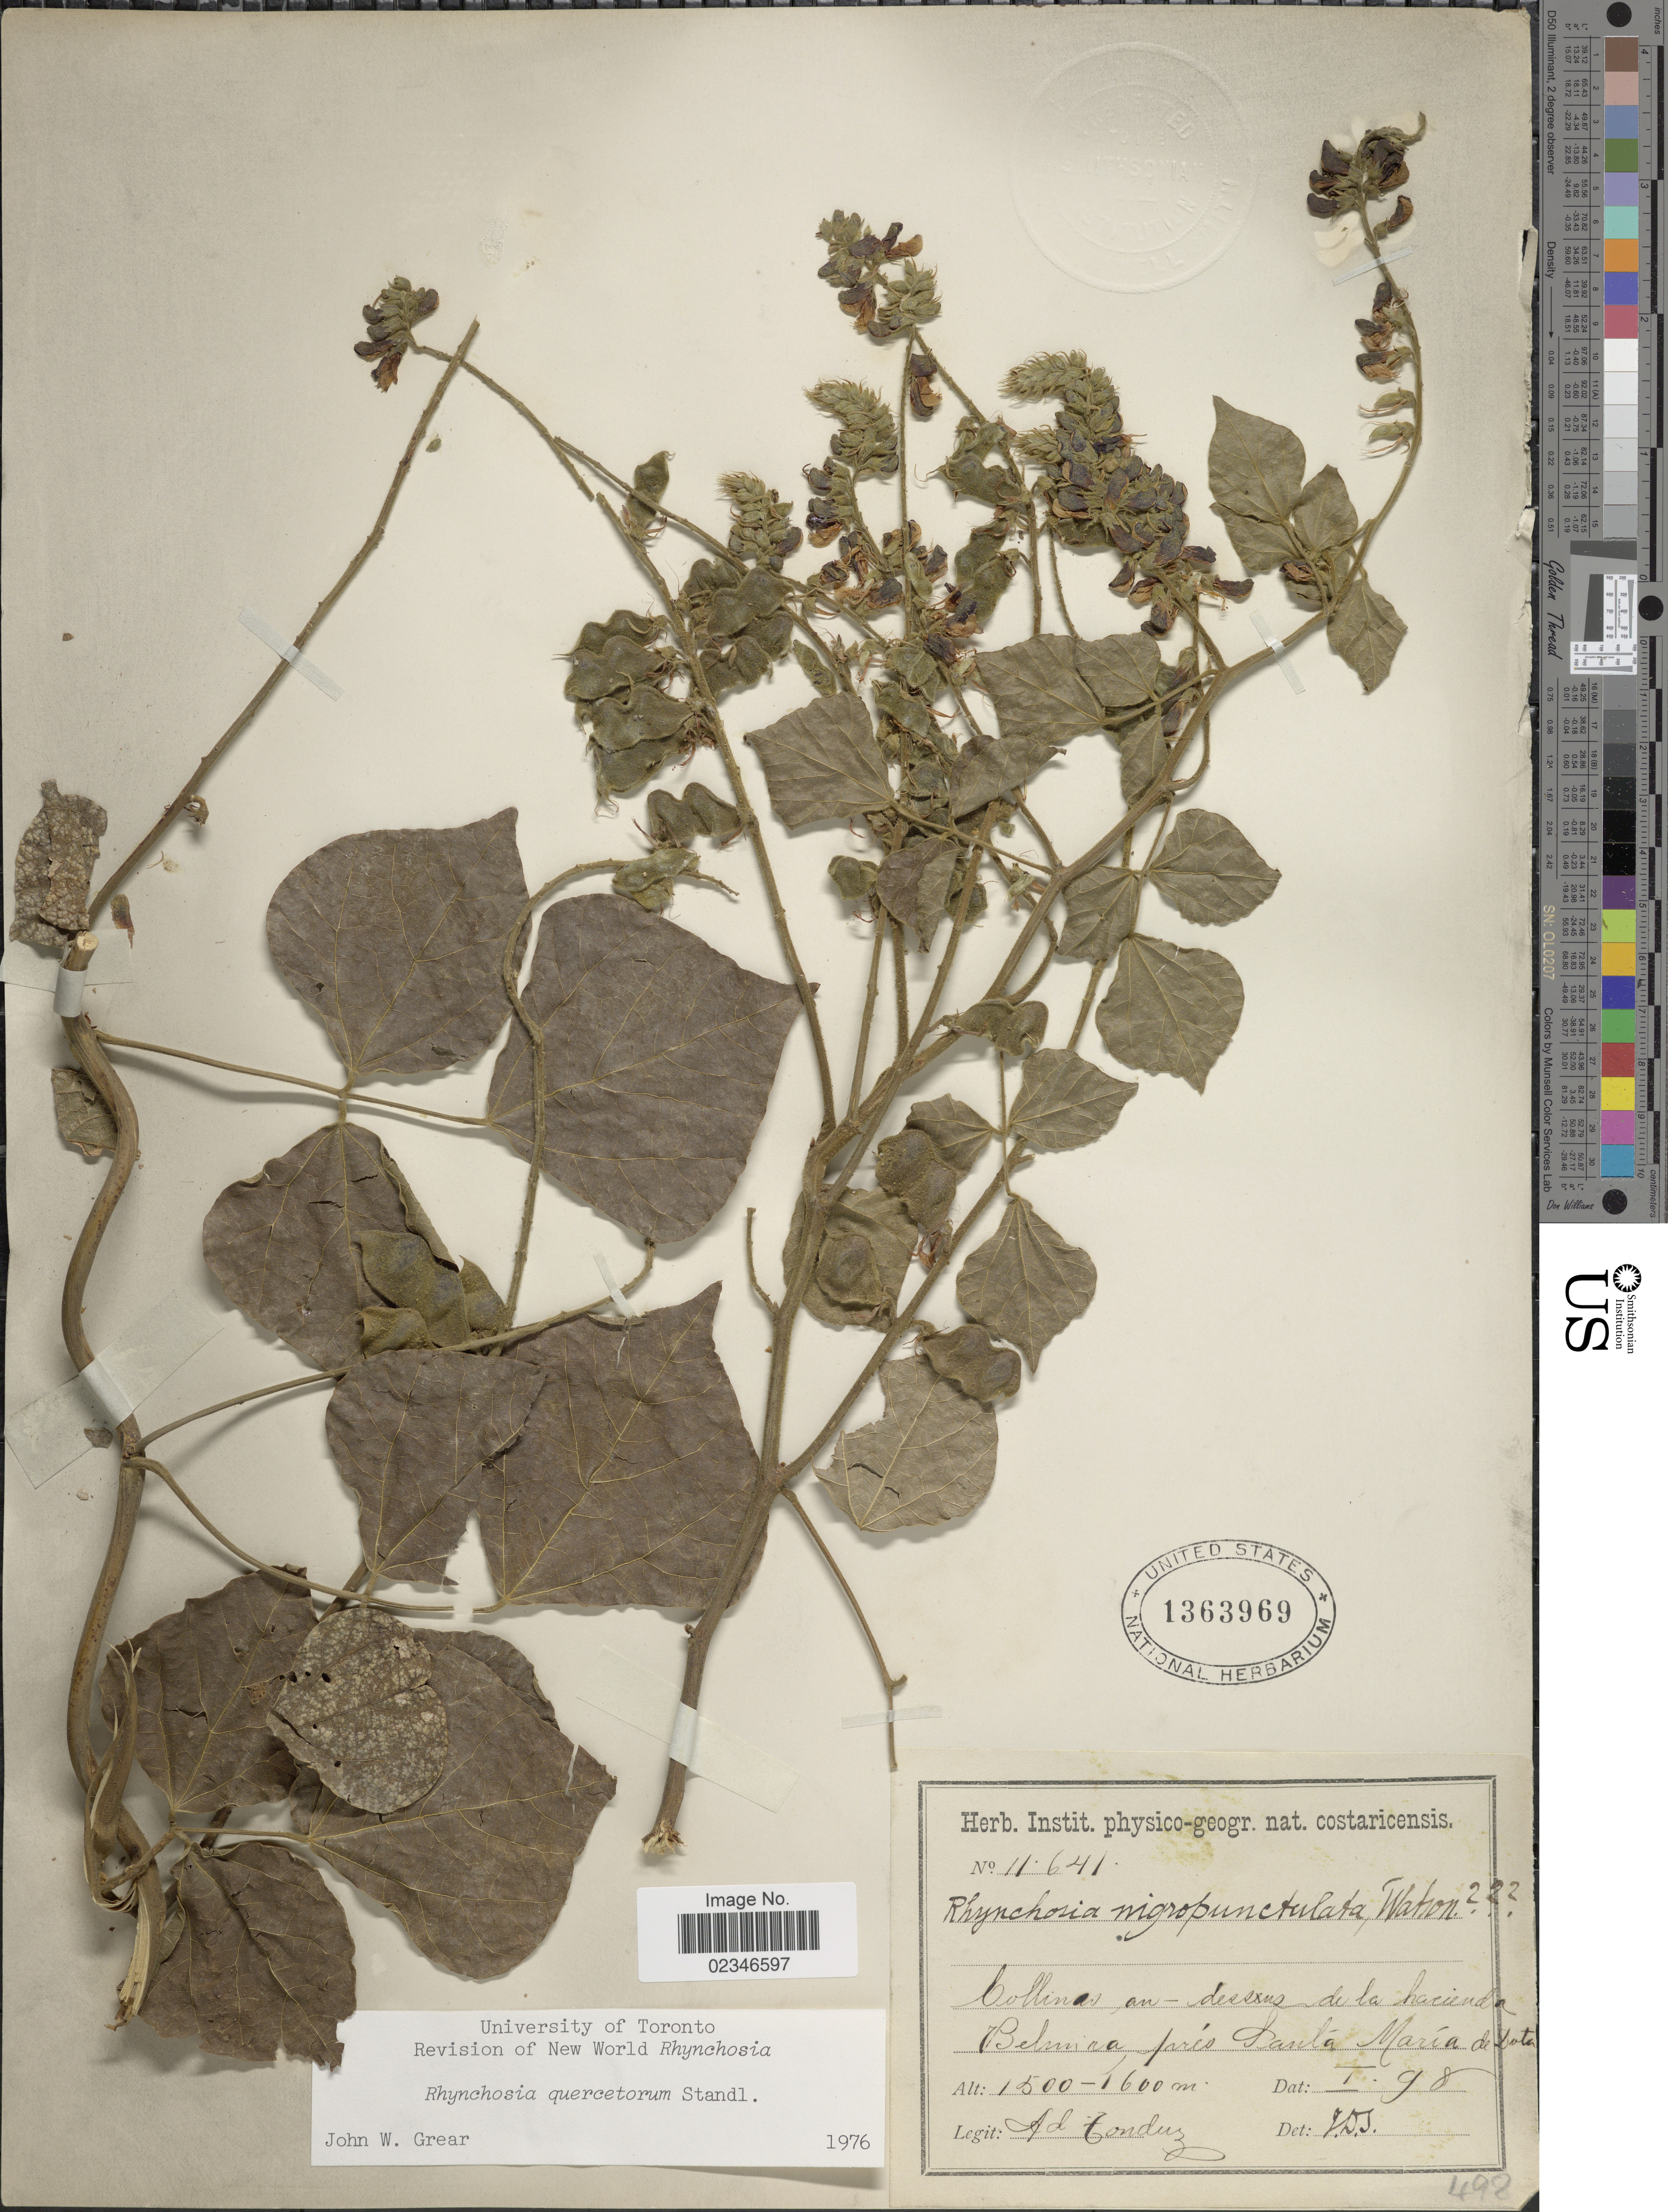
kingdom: Plantae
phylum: Tracheophyta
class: Magnoliopsida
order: Fabales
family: Fabaceae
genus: Rhynchosia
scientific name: Rhynchosia quercetorum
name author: Standl.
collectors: A. Tonduz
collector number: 11641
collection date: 1898-01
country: Costa Rica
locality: Collinas an dessus de la hacienda, Belmira, pres Santa Maria de Dota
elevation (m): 1500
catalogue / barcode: US 1363969